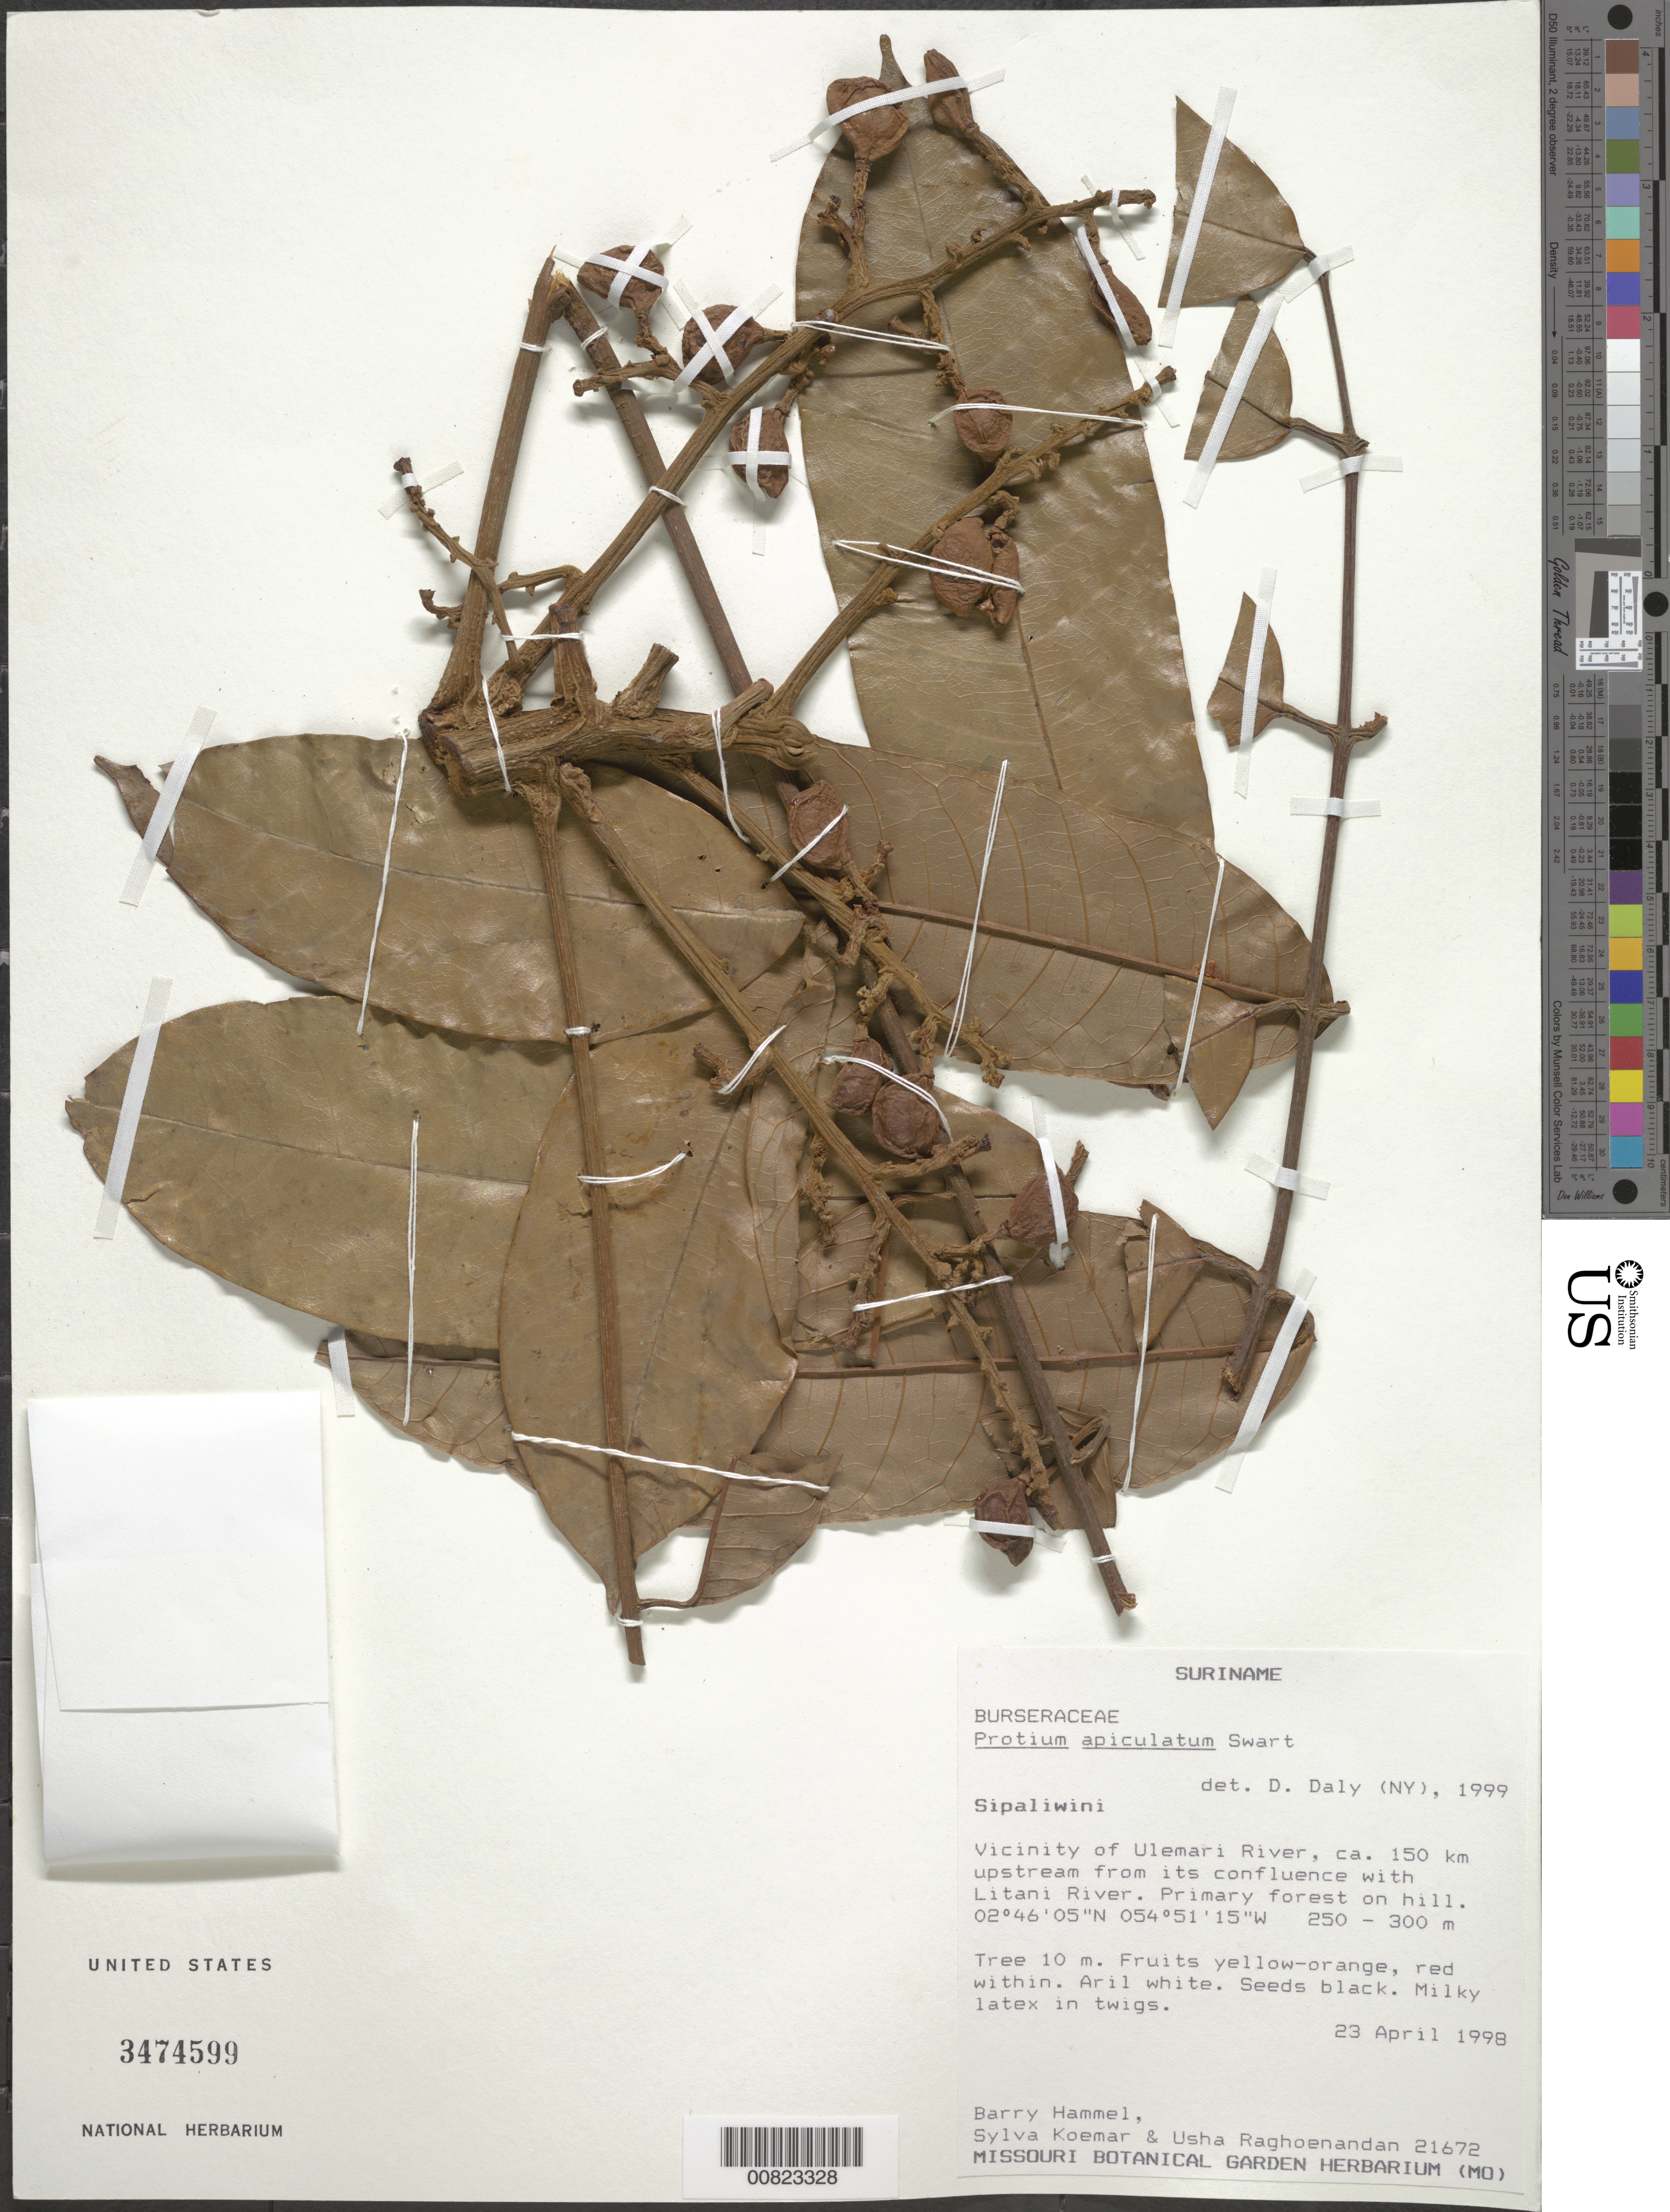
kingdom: Plantae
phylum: Tracheophyta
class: Magnoliopsida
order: Sapindales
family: Burseraceae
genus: Protium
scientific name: Protium apiculatum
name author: Swart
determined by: Daly, D. C.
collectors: B. Hammel, S. Koemar & U. Raghoenandan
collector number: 21672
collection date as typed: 23-Apr-98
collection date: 1998-04-23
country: Suriname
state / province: Sipaliwini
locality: Ulemari R., ca. 150 km upstream from confl. with Litani R.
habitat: Primary forest on hill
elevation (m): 250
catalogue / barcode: US 3474599